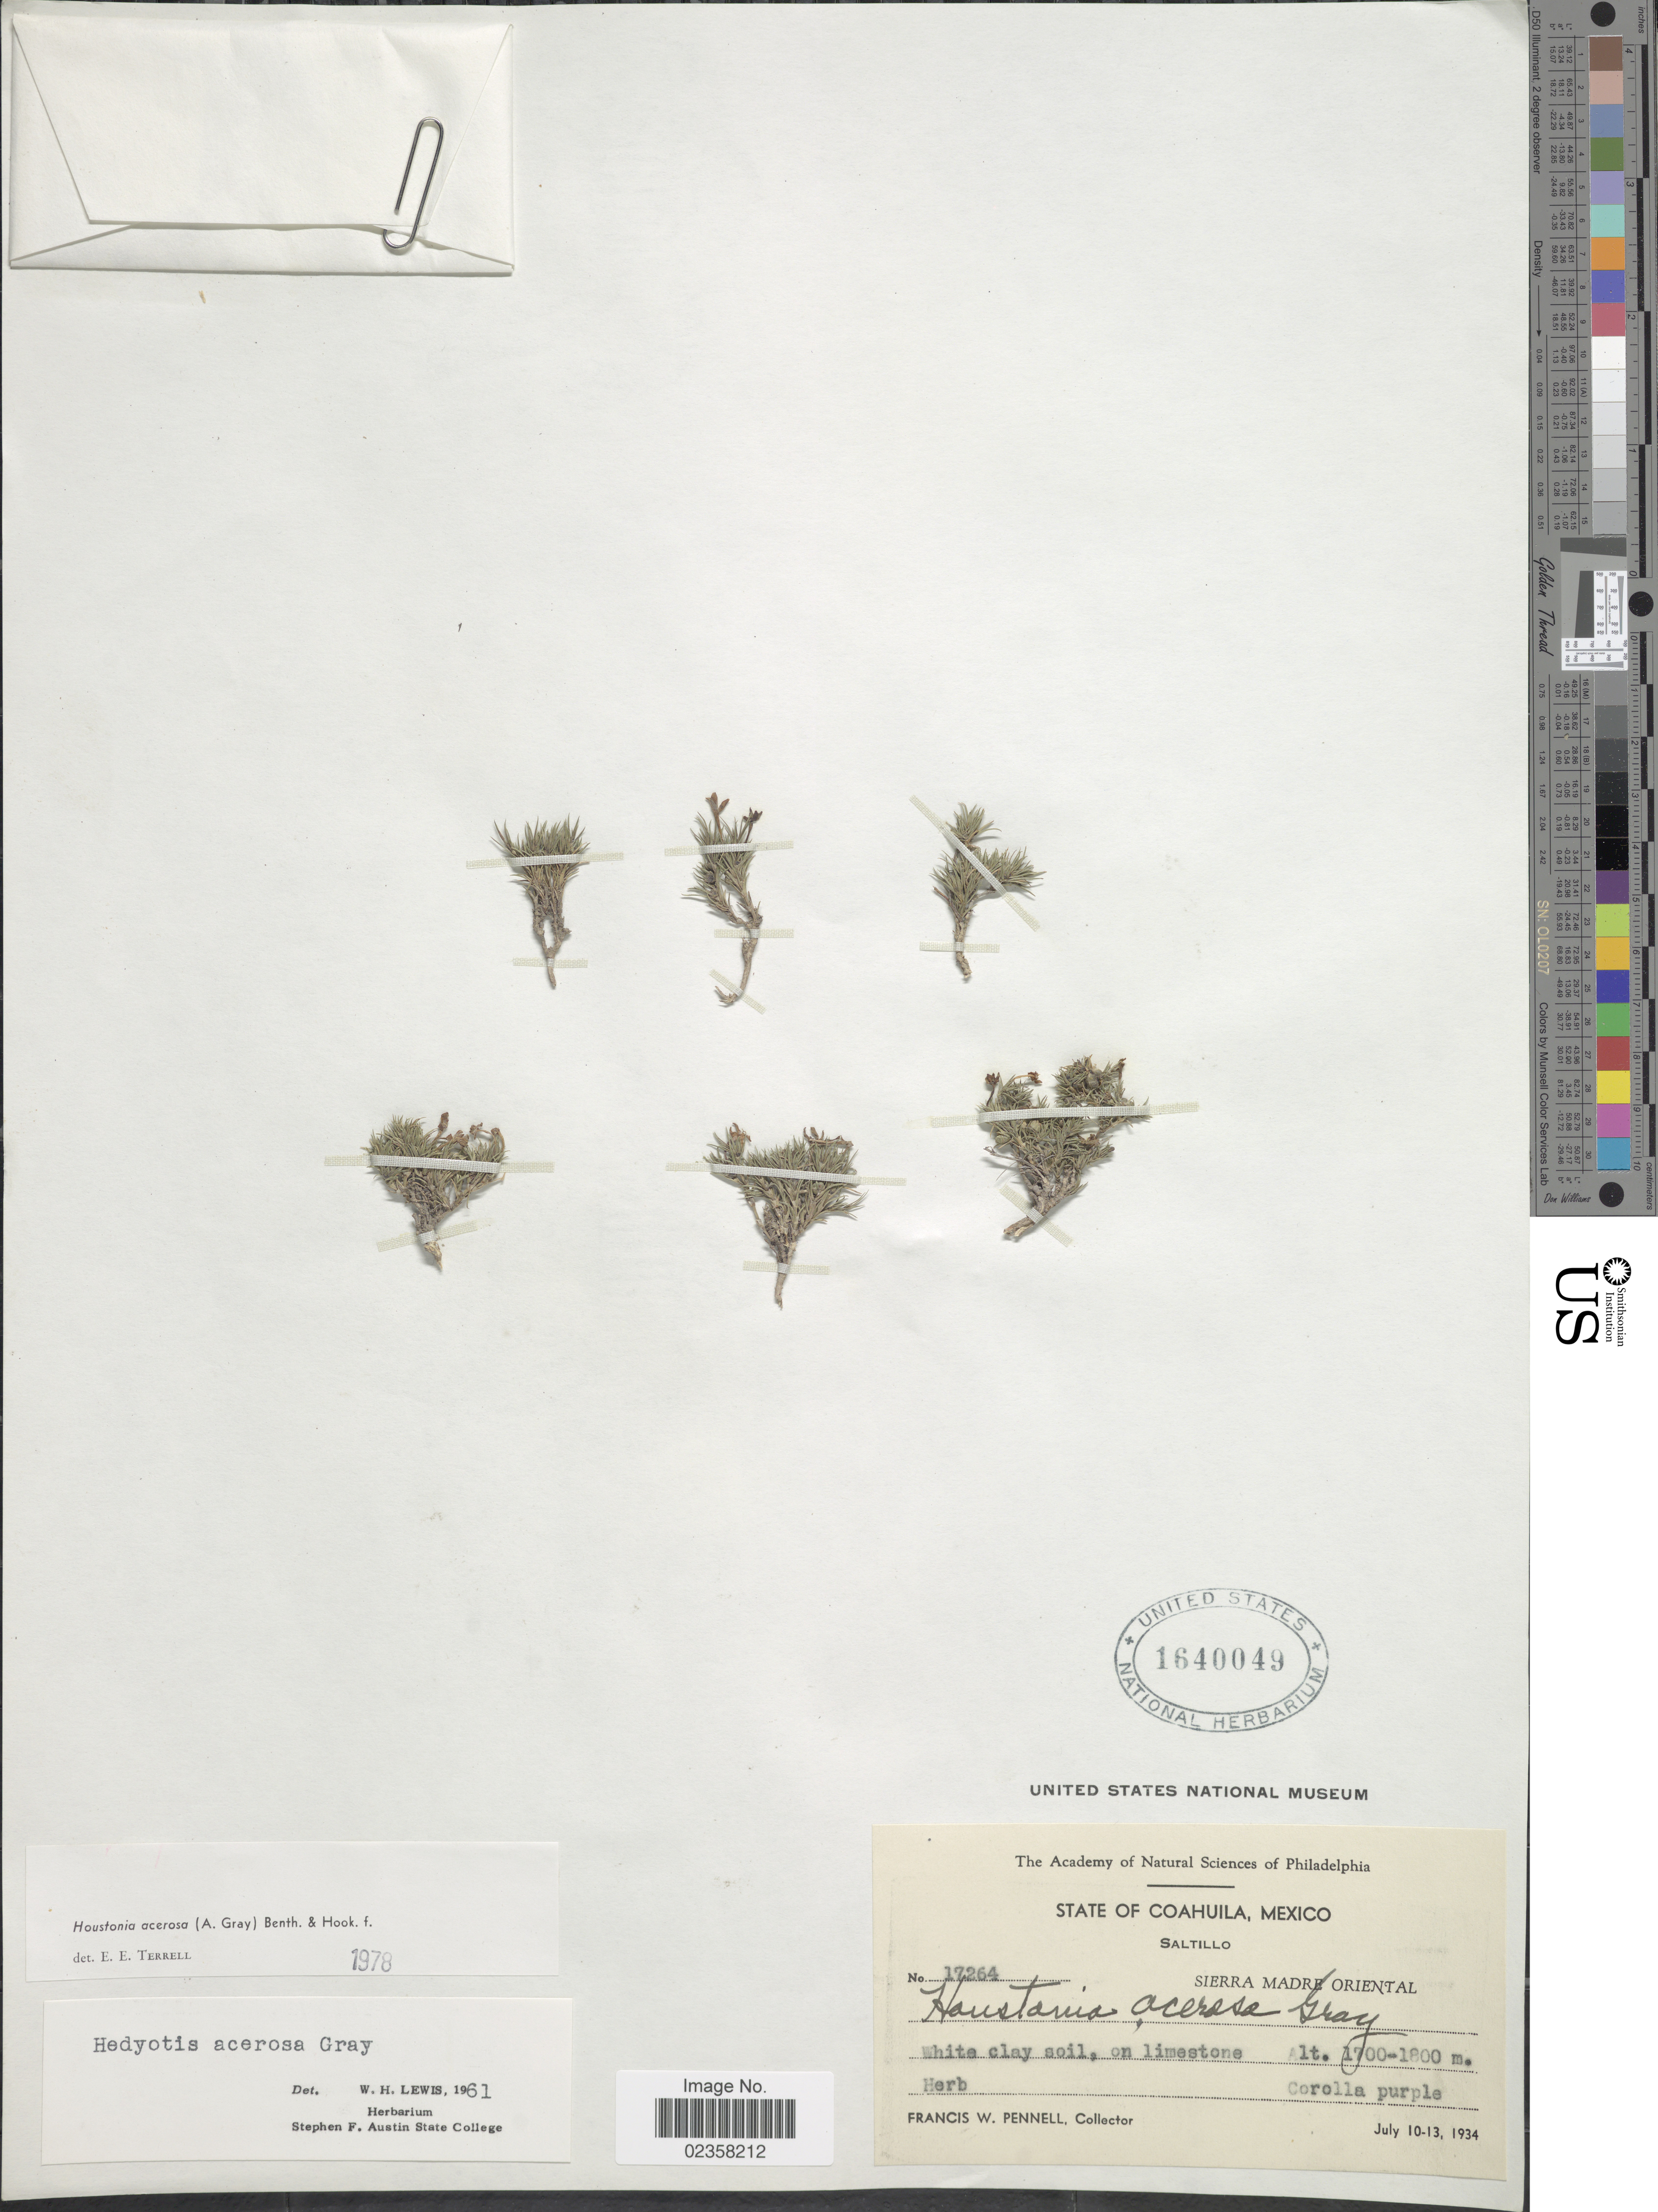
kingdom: Plantae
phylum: Tracheophyta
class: Magnoliopsida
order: Gentianales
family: Rubiaceae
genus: Houstonia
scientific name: Houstonia acerosa var. acerosa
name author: (A. Gray) Benth. & Hook. f.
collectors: F. W. Pennell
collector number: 17264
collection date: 1934-07-10/1934-07-13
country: Mexico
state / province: Coahuila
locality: Saltillo, Sierra Madre Oriental, on limestone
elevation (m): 1700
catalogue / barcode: US 1640049